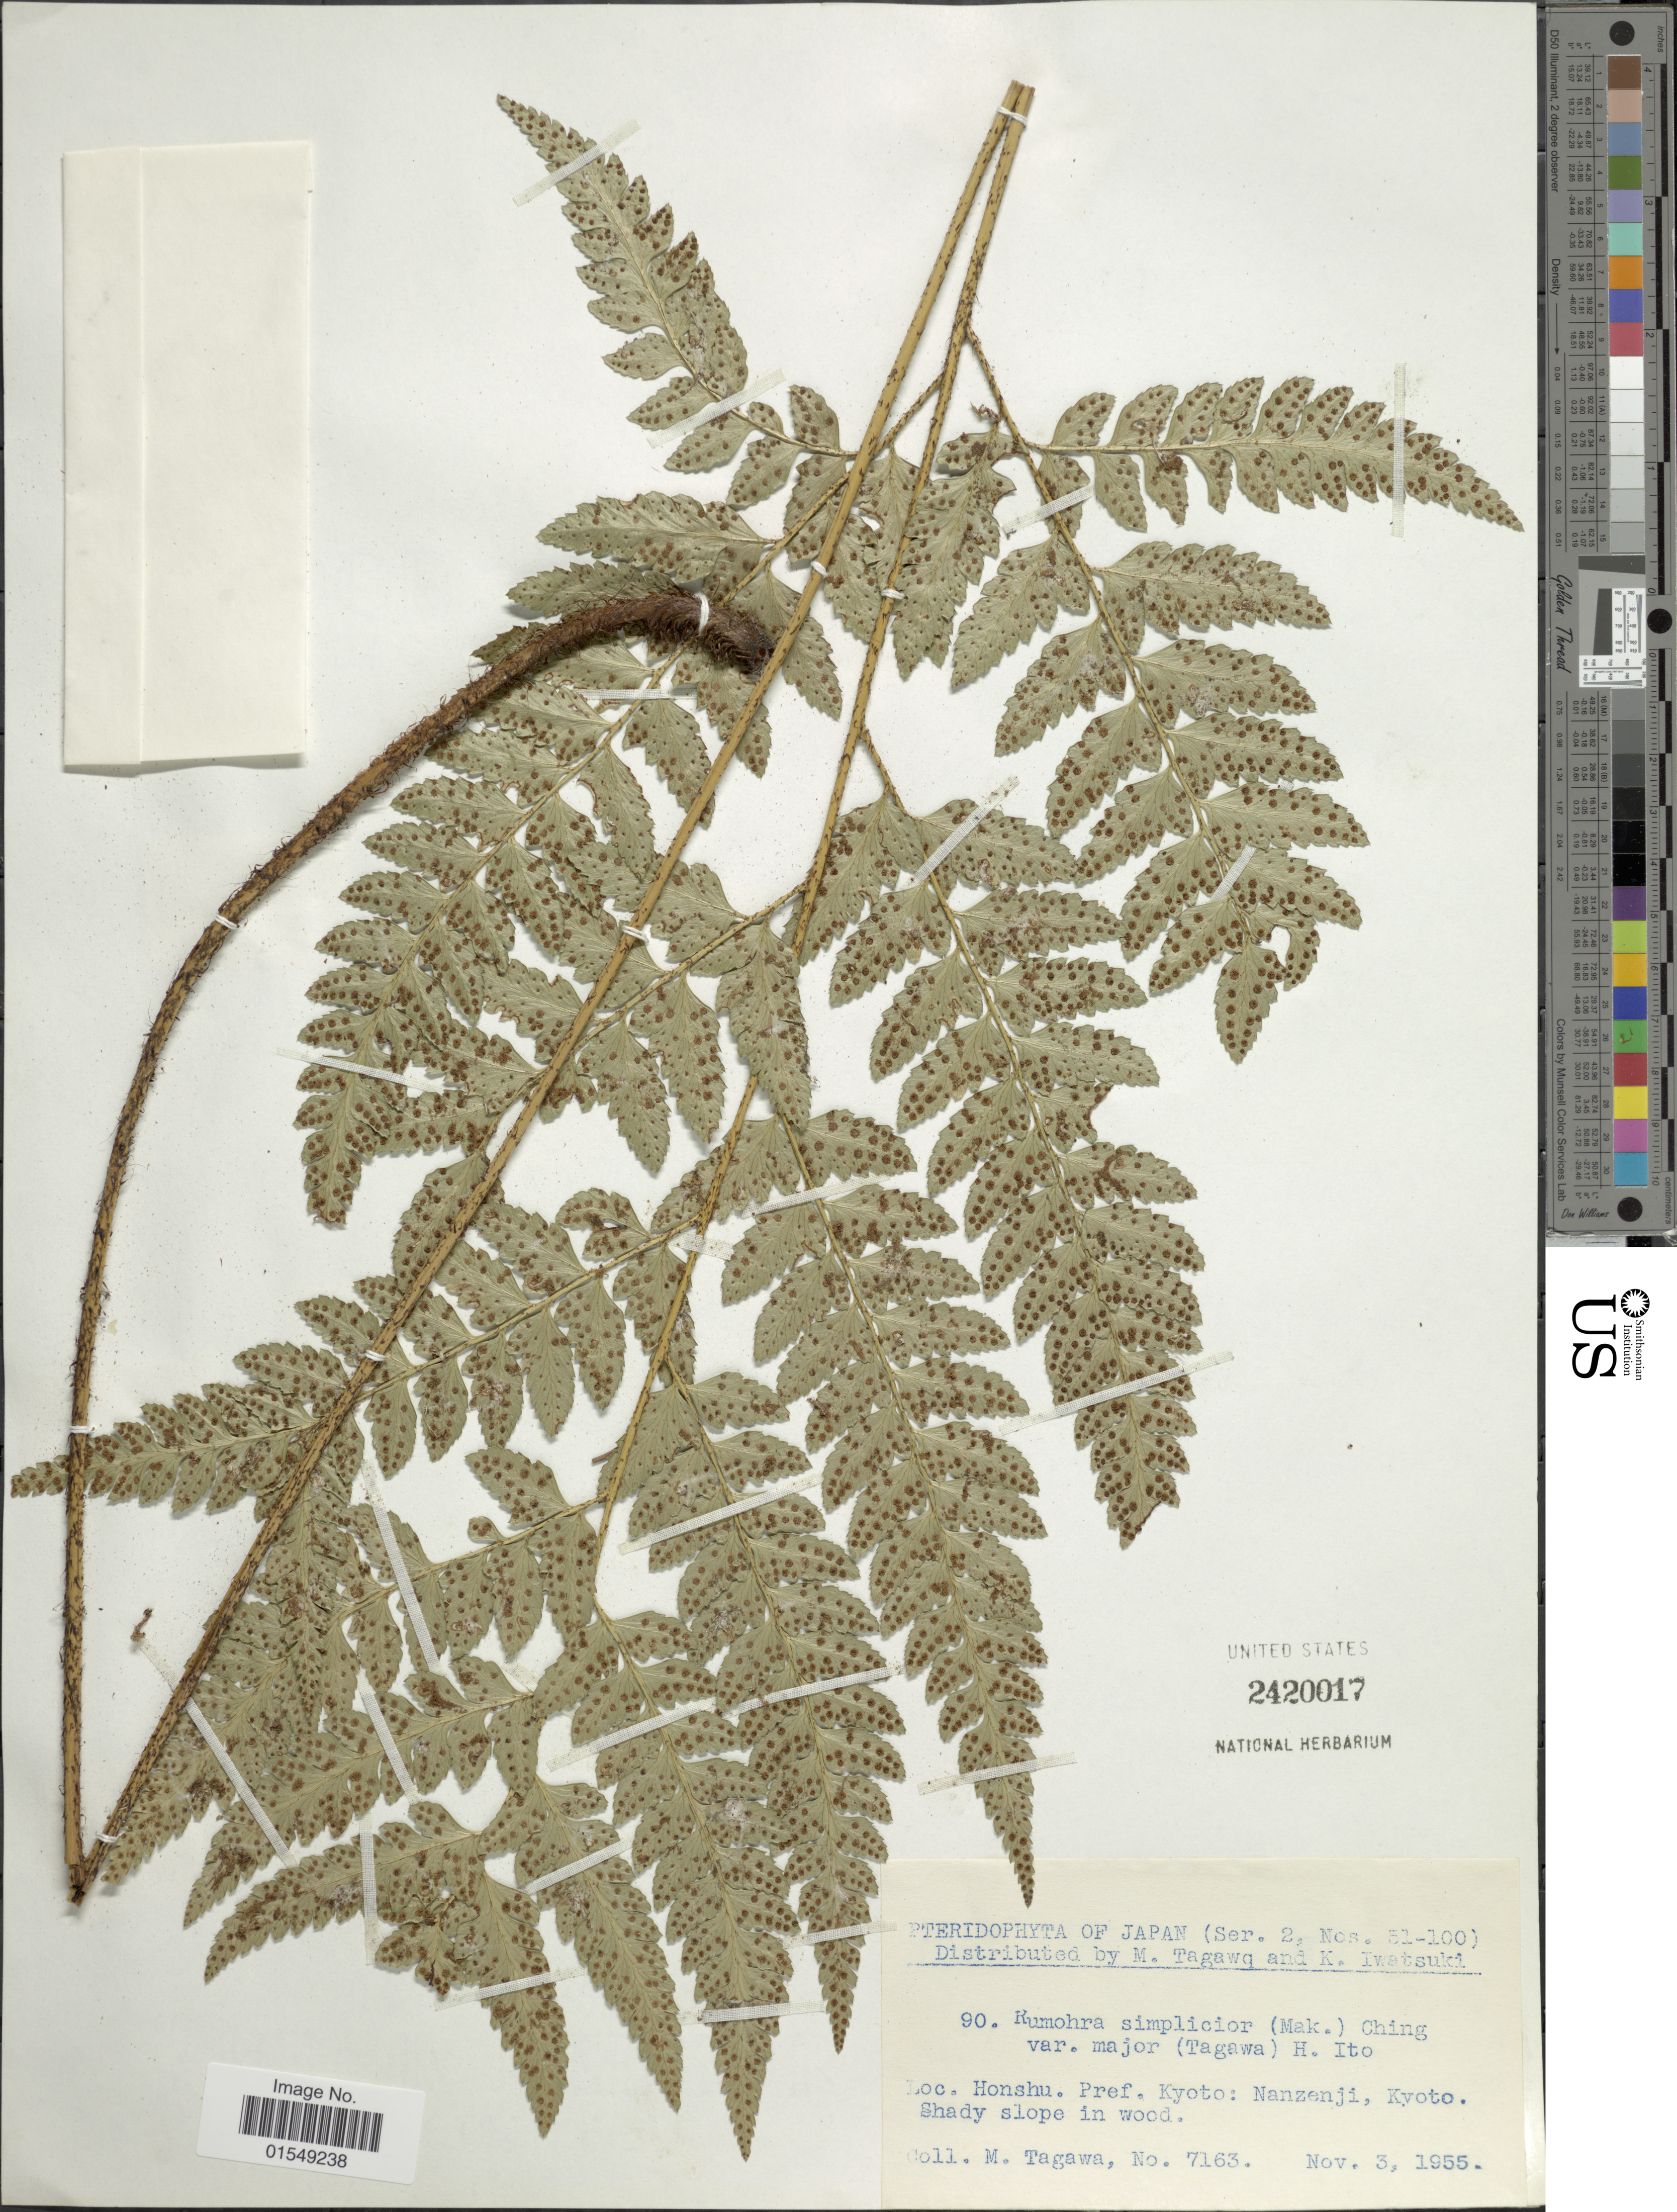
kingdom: Plantae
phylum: Tracheophyta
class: Polypodiopsida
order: Polypodiales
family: Dryopteridaceae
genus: Arachniodes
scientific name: Arachniodes simplicior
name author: (Makino) Ohwi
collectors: M. Tagawa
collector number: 7163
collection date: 1955-11-03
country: Japan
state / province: Kyoto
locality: Honshu. Pref. Kyoto: Nanzenji, Kyoto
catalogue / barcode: US 2420017